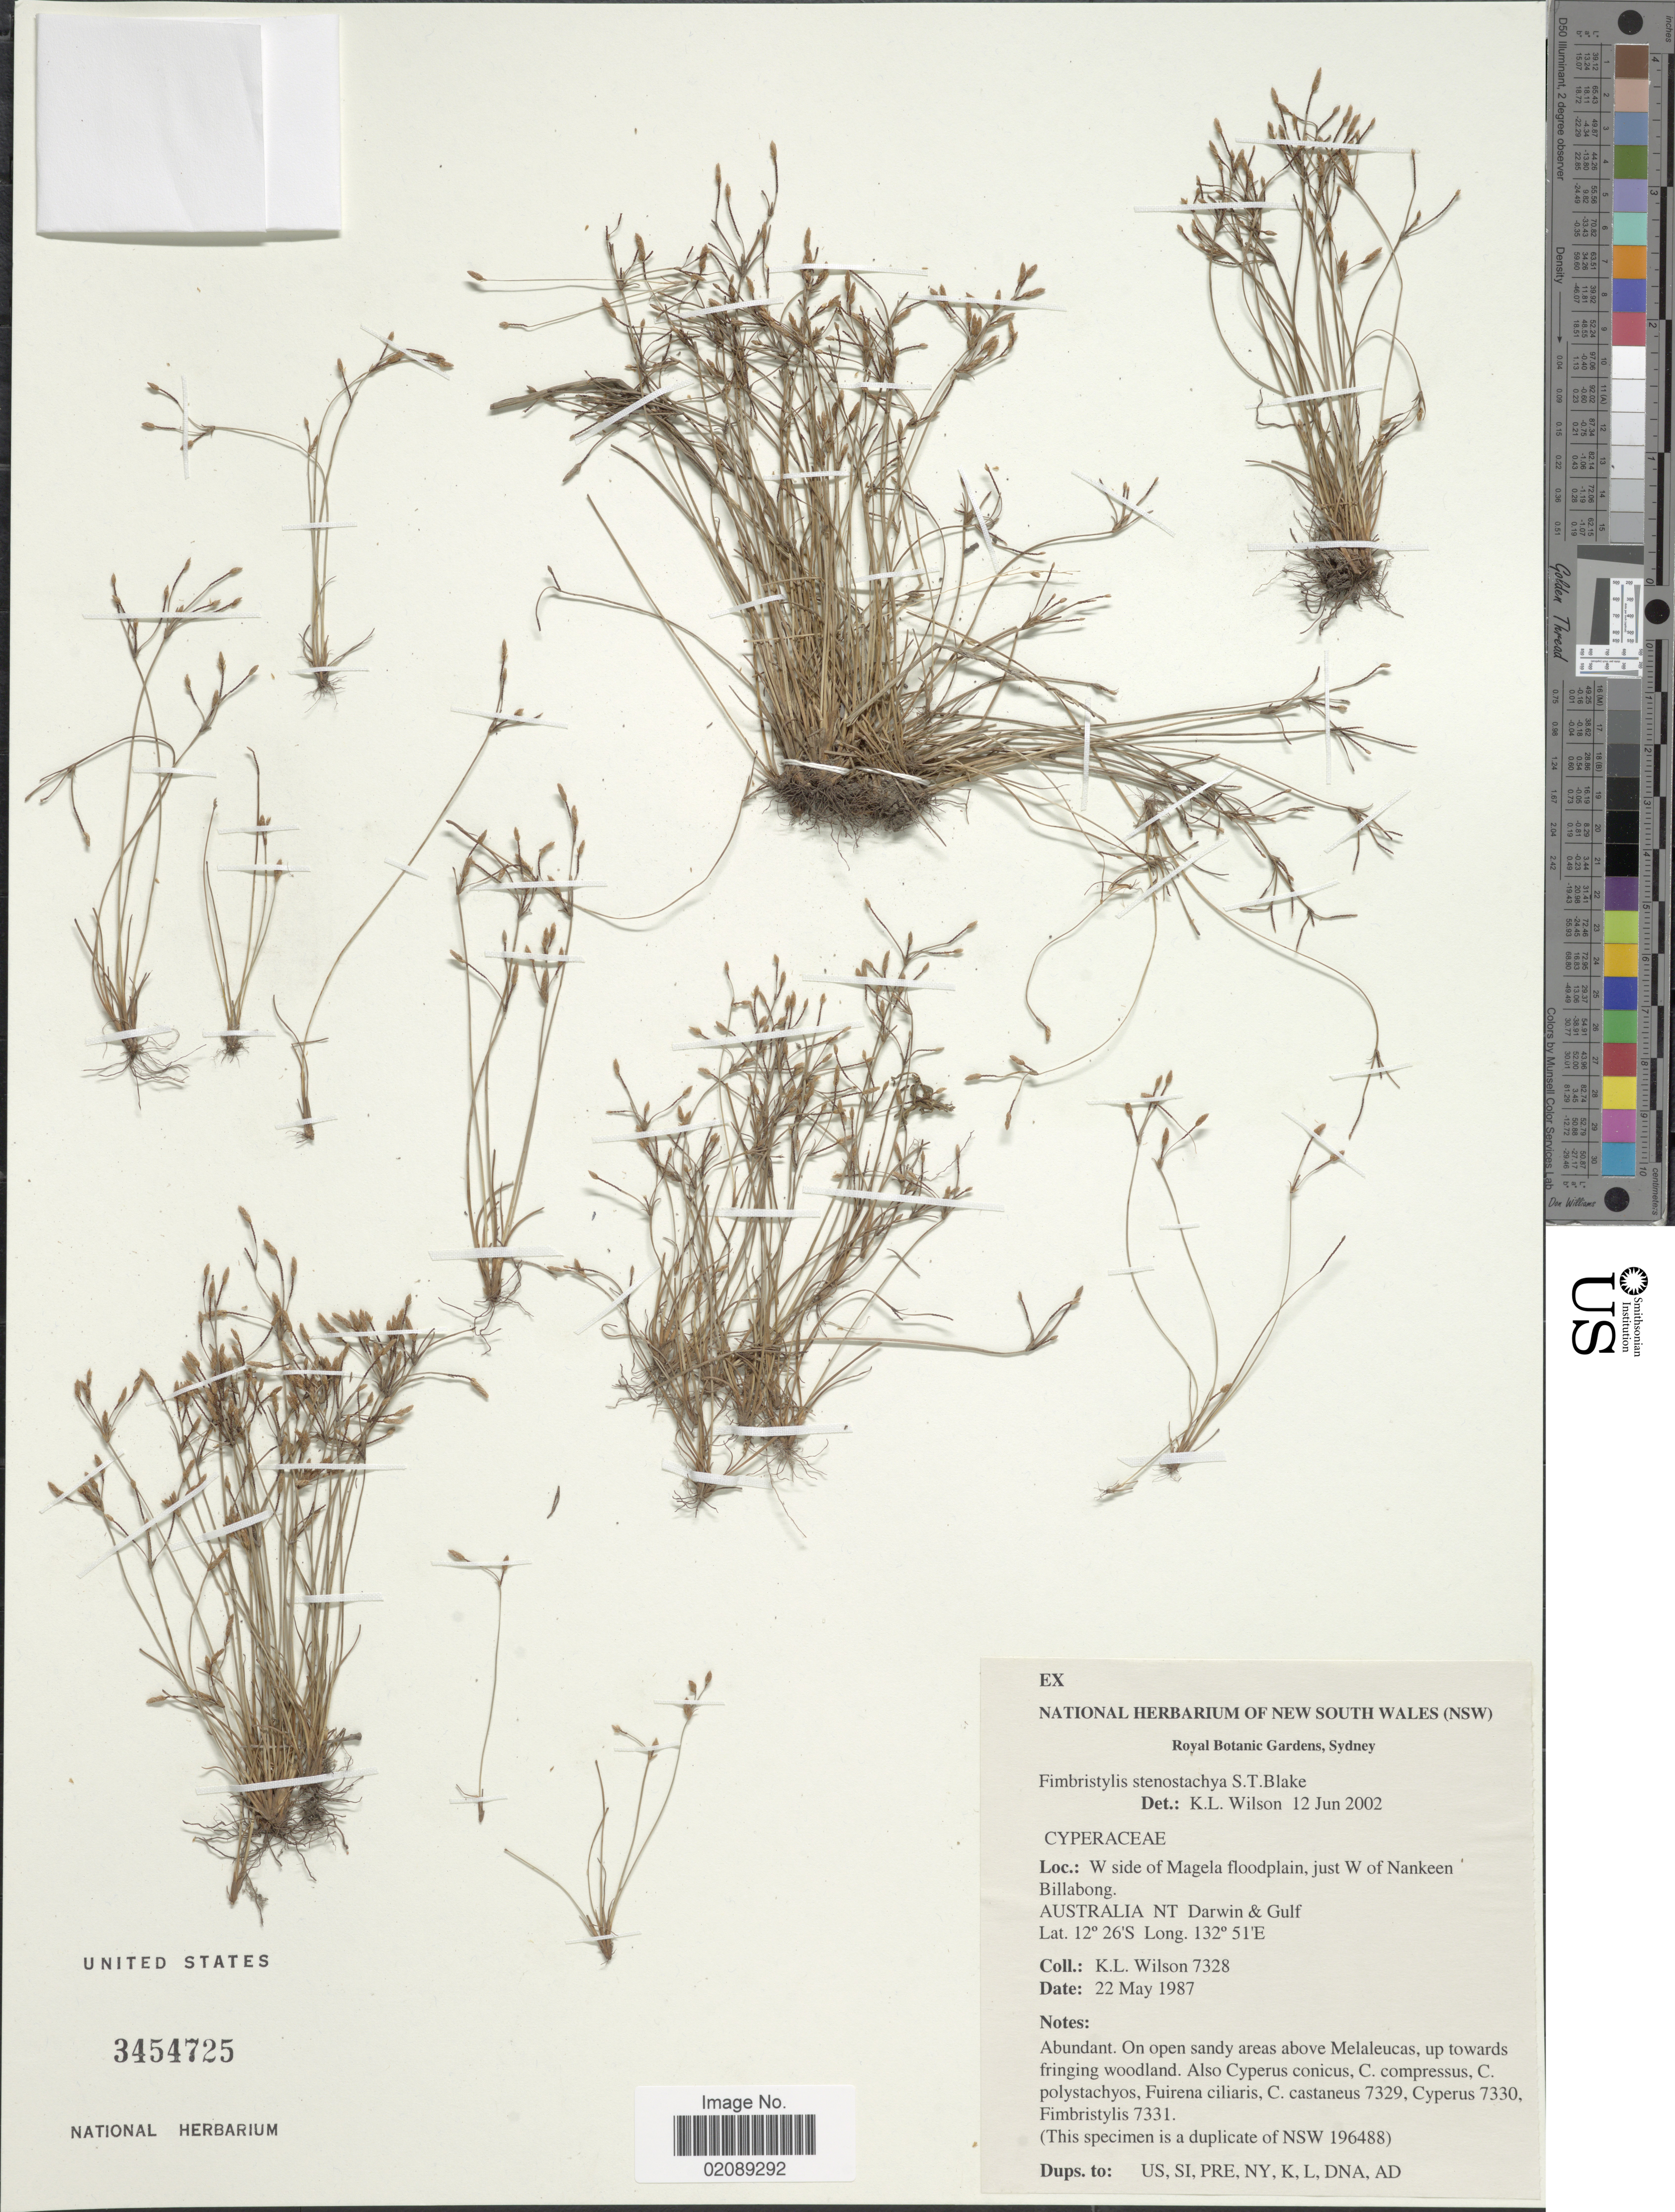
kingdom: Plantae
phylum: Tracheophyta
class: Liliopsida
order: Poales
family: Cyperaceae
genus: Fimbristylis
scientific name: Fimbristylis stenostachya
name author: S.T. Blake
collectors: K. L. Wilson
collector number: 7328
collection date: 1987-05-22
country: Australia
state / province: Northern Territory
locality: W side of Magela floodplain, just W of Nankeen Billabong. Darwin & Gulf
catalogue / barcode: US 3454725